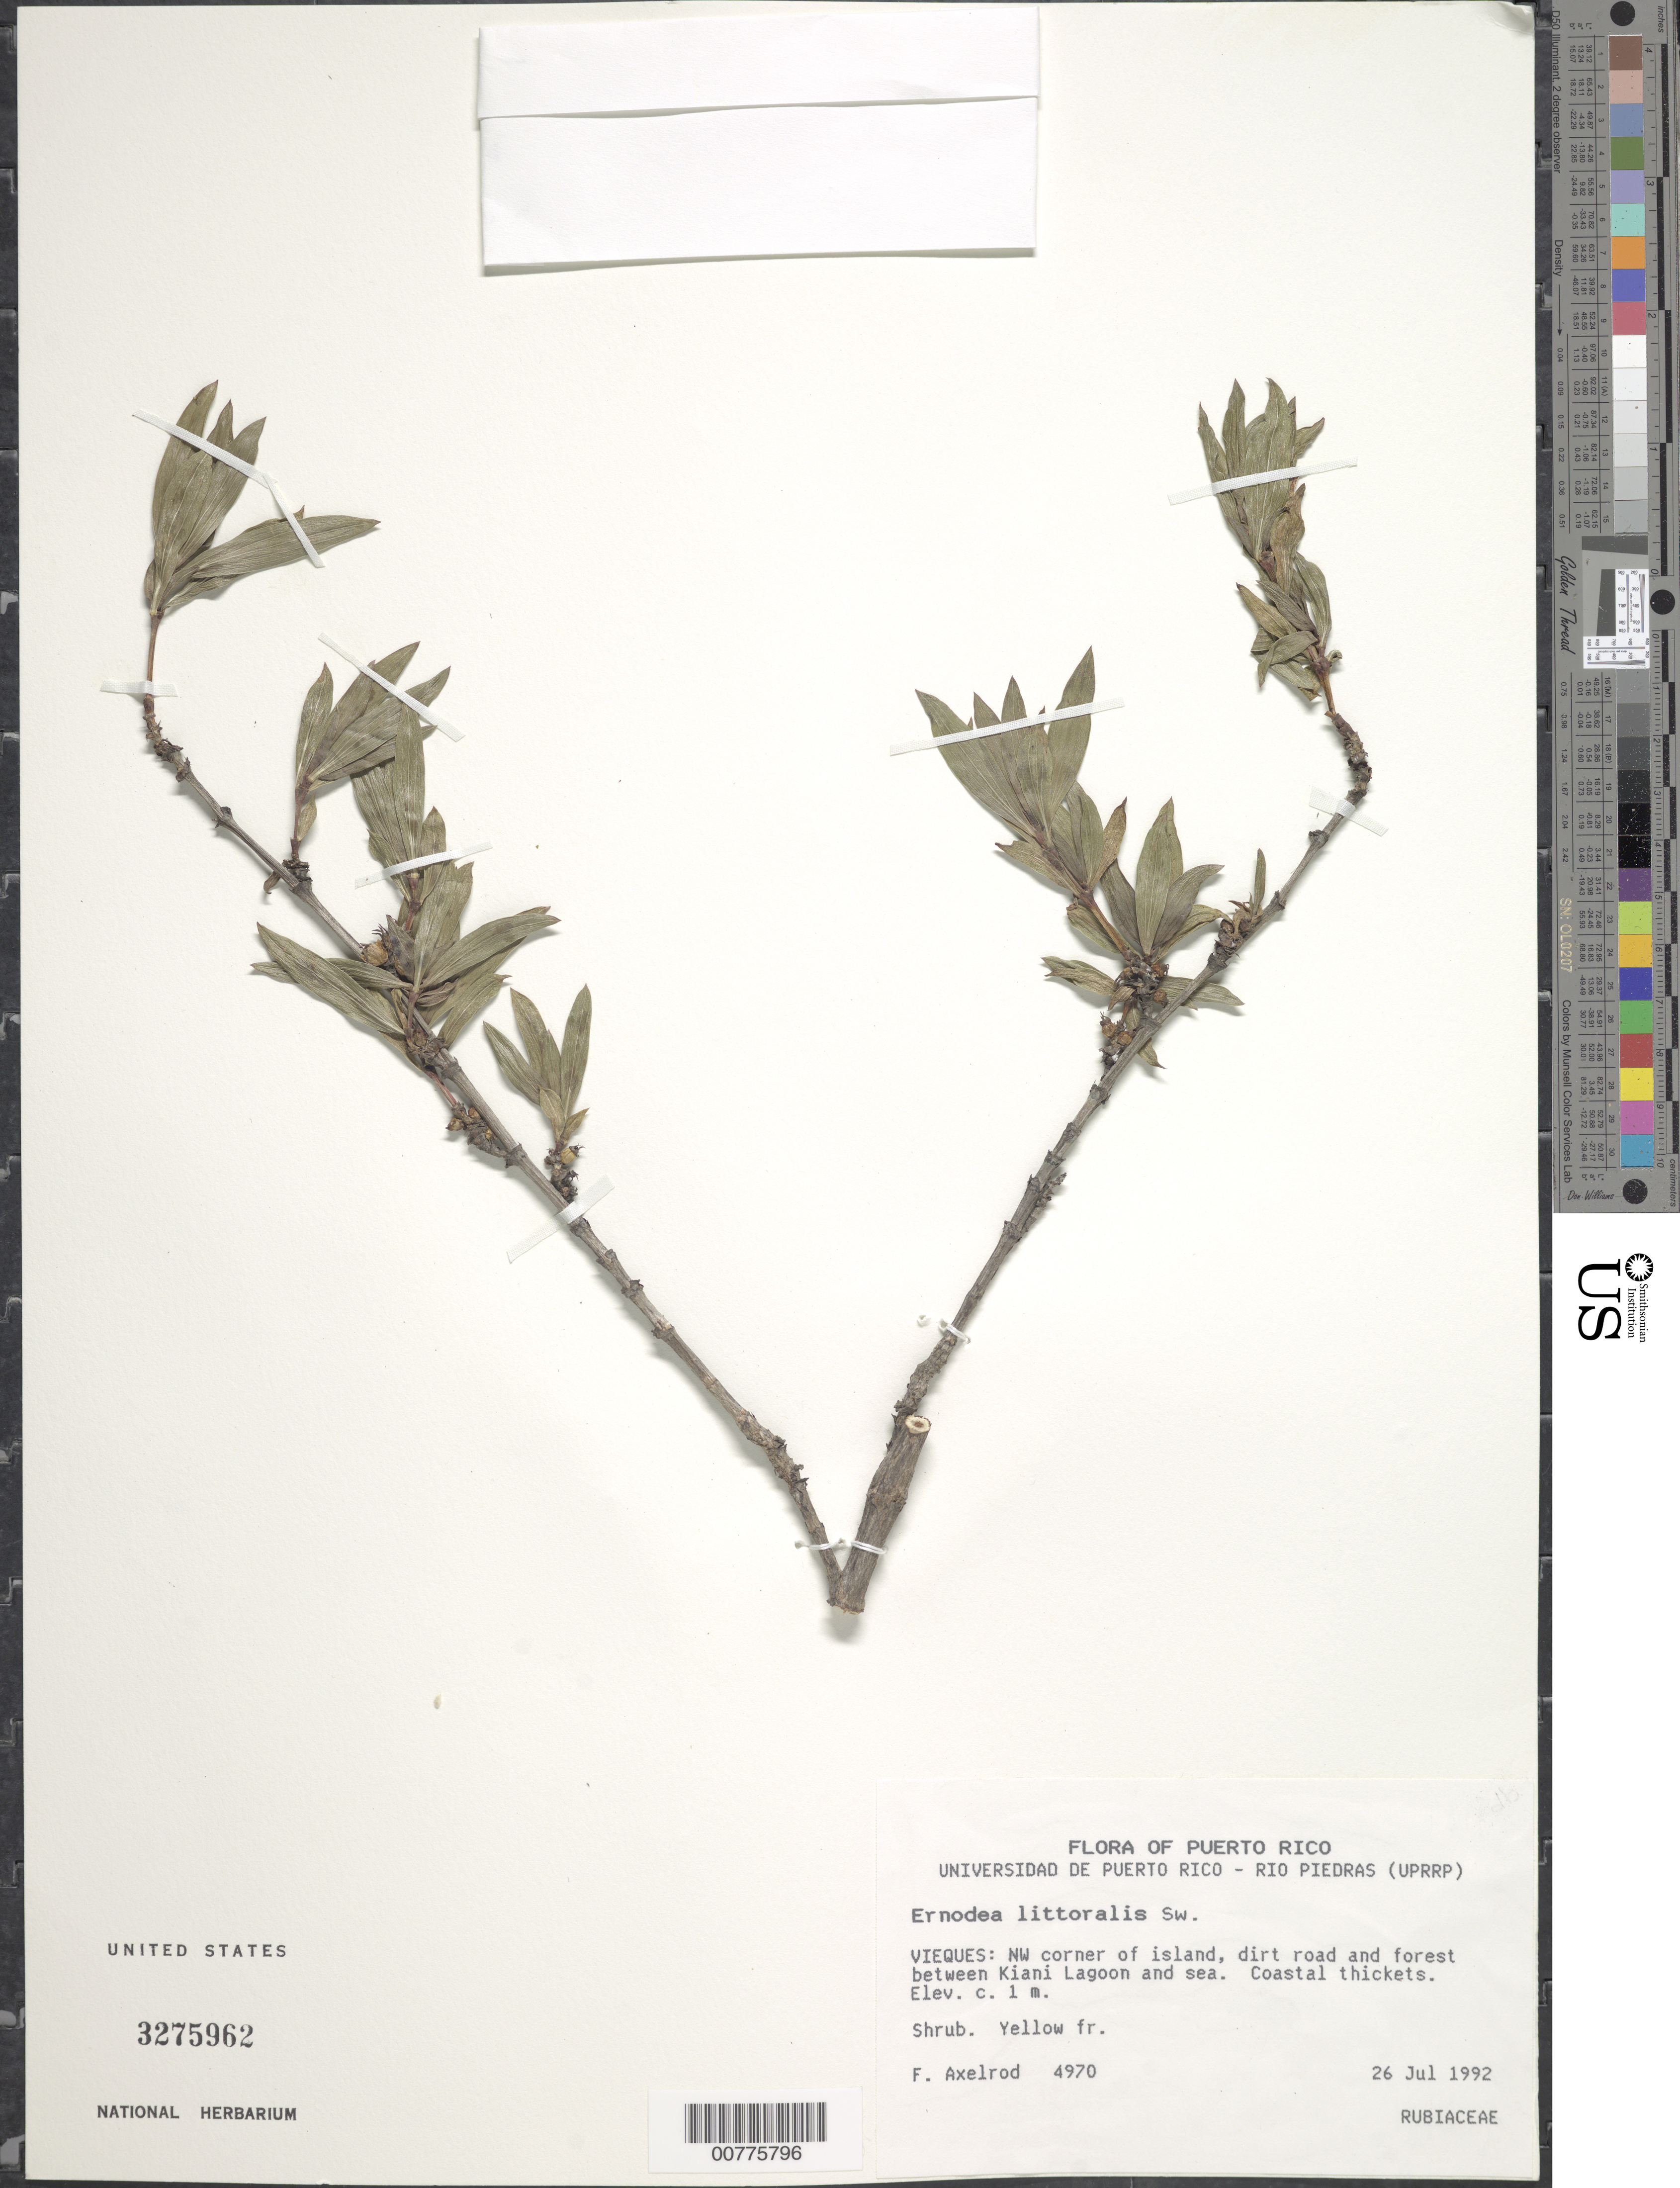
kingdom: Plantae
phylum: Tracheophyta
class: Magnoliopsida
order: Gentianales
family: Rubiaceae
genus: Ernodea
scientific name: Ernodea littoralis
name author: Sw.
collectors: F. S. Axelrod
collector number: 4970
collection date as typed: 26 Jul 1992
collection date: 1992-07-26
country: Puerto Rico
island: Vieques I.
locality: NW corner of island, dirt road and forest between Kiani Lagoon and sea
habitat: Coastal thickets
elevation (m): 1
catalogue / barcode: US 3275962